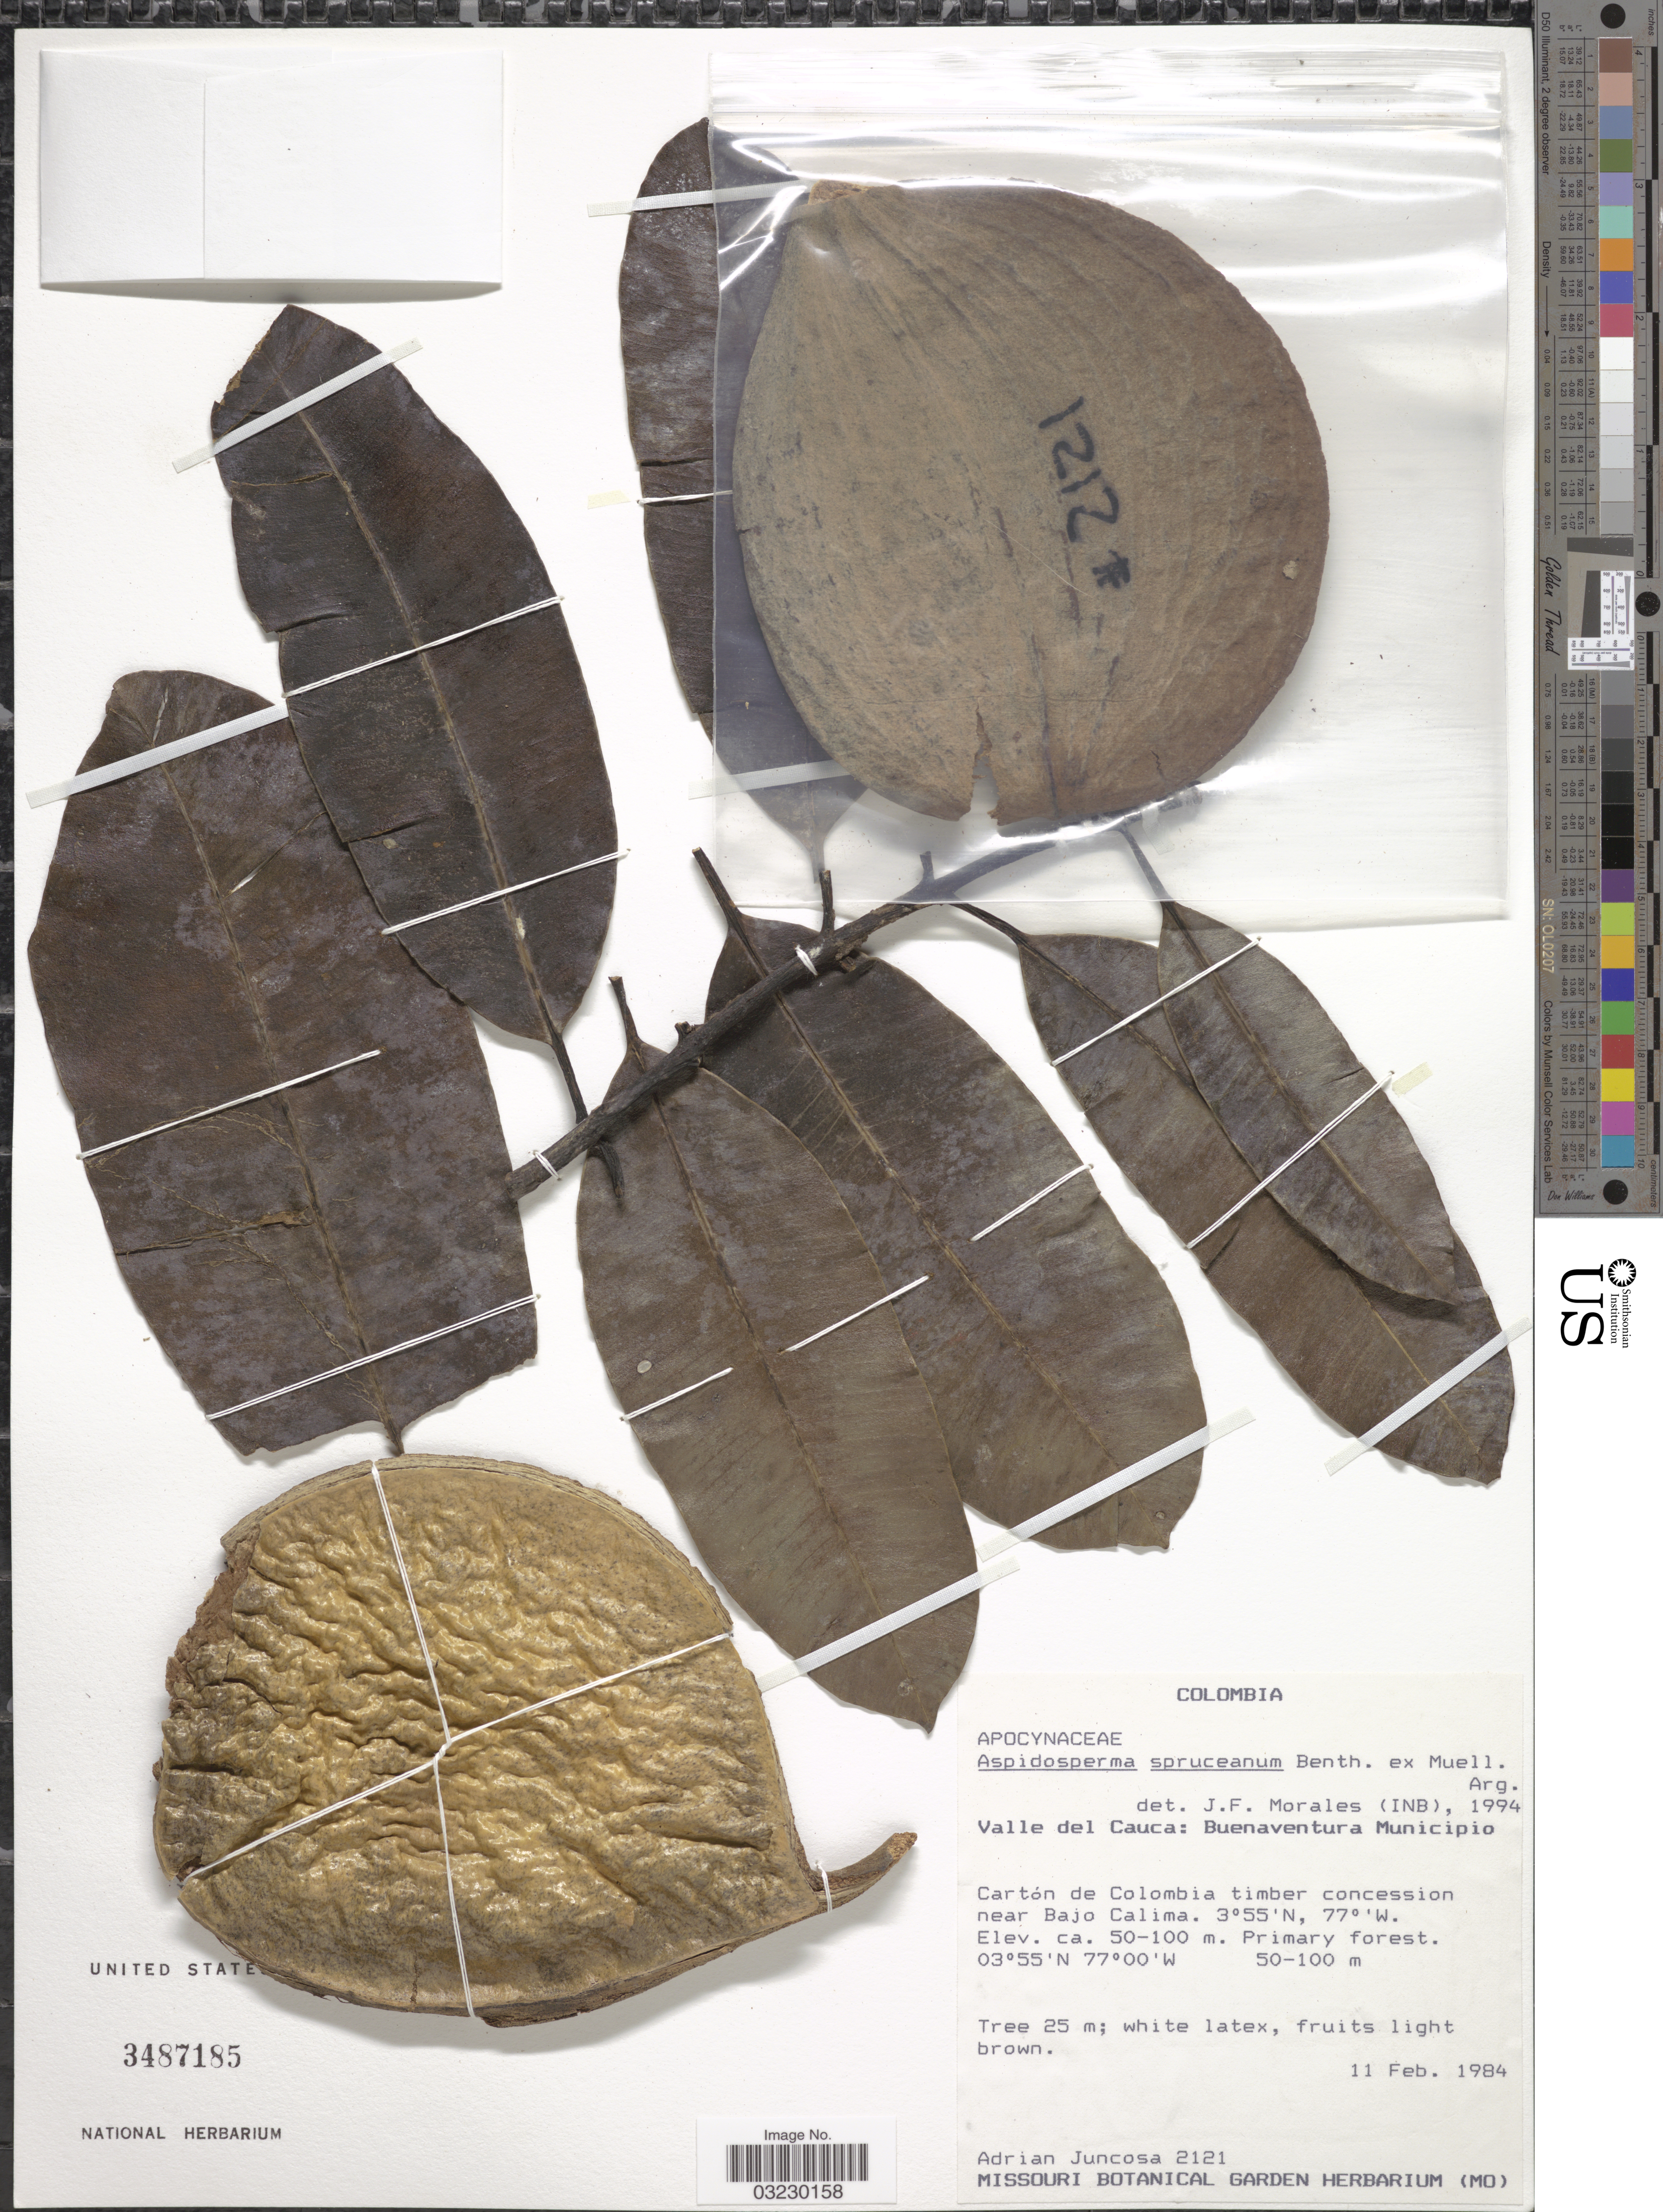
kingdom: Plantae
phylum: Tracheophyta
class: Magnoliopsida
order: Gentianales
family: Apocynaceae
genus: Aspidosperma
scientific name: Aspidosperma spruceanum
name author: Benth. ex Müll. Arg.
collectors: A. Juncosa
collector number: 2121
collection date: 1984-02-11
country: Colombia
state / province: Valle del Cauca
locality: Buenaventura Municipio. Cartón de Colombia timber concession near Bajo Calima.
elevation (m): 50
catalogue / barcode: US 3487185